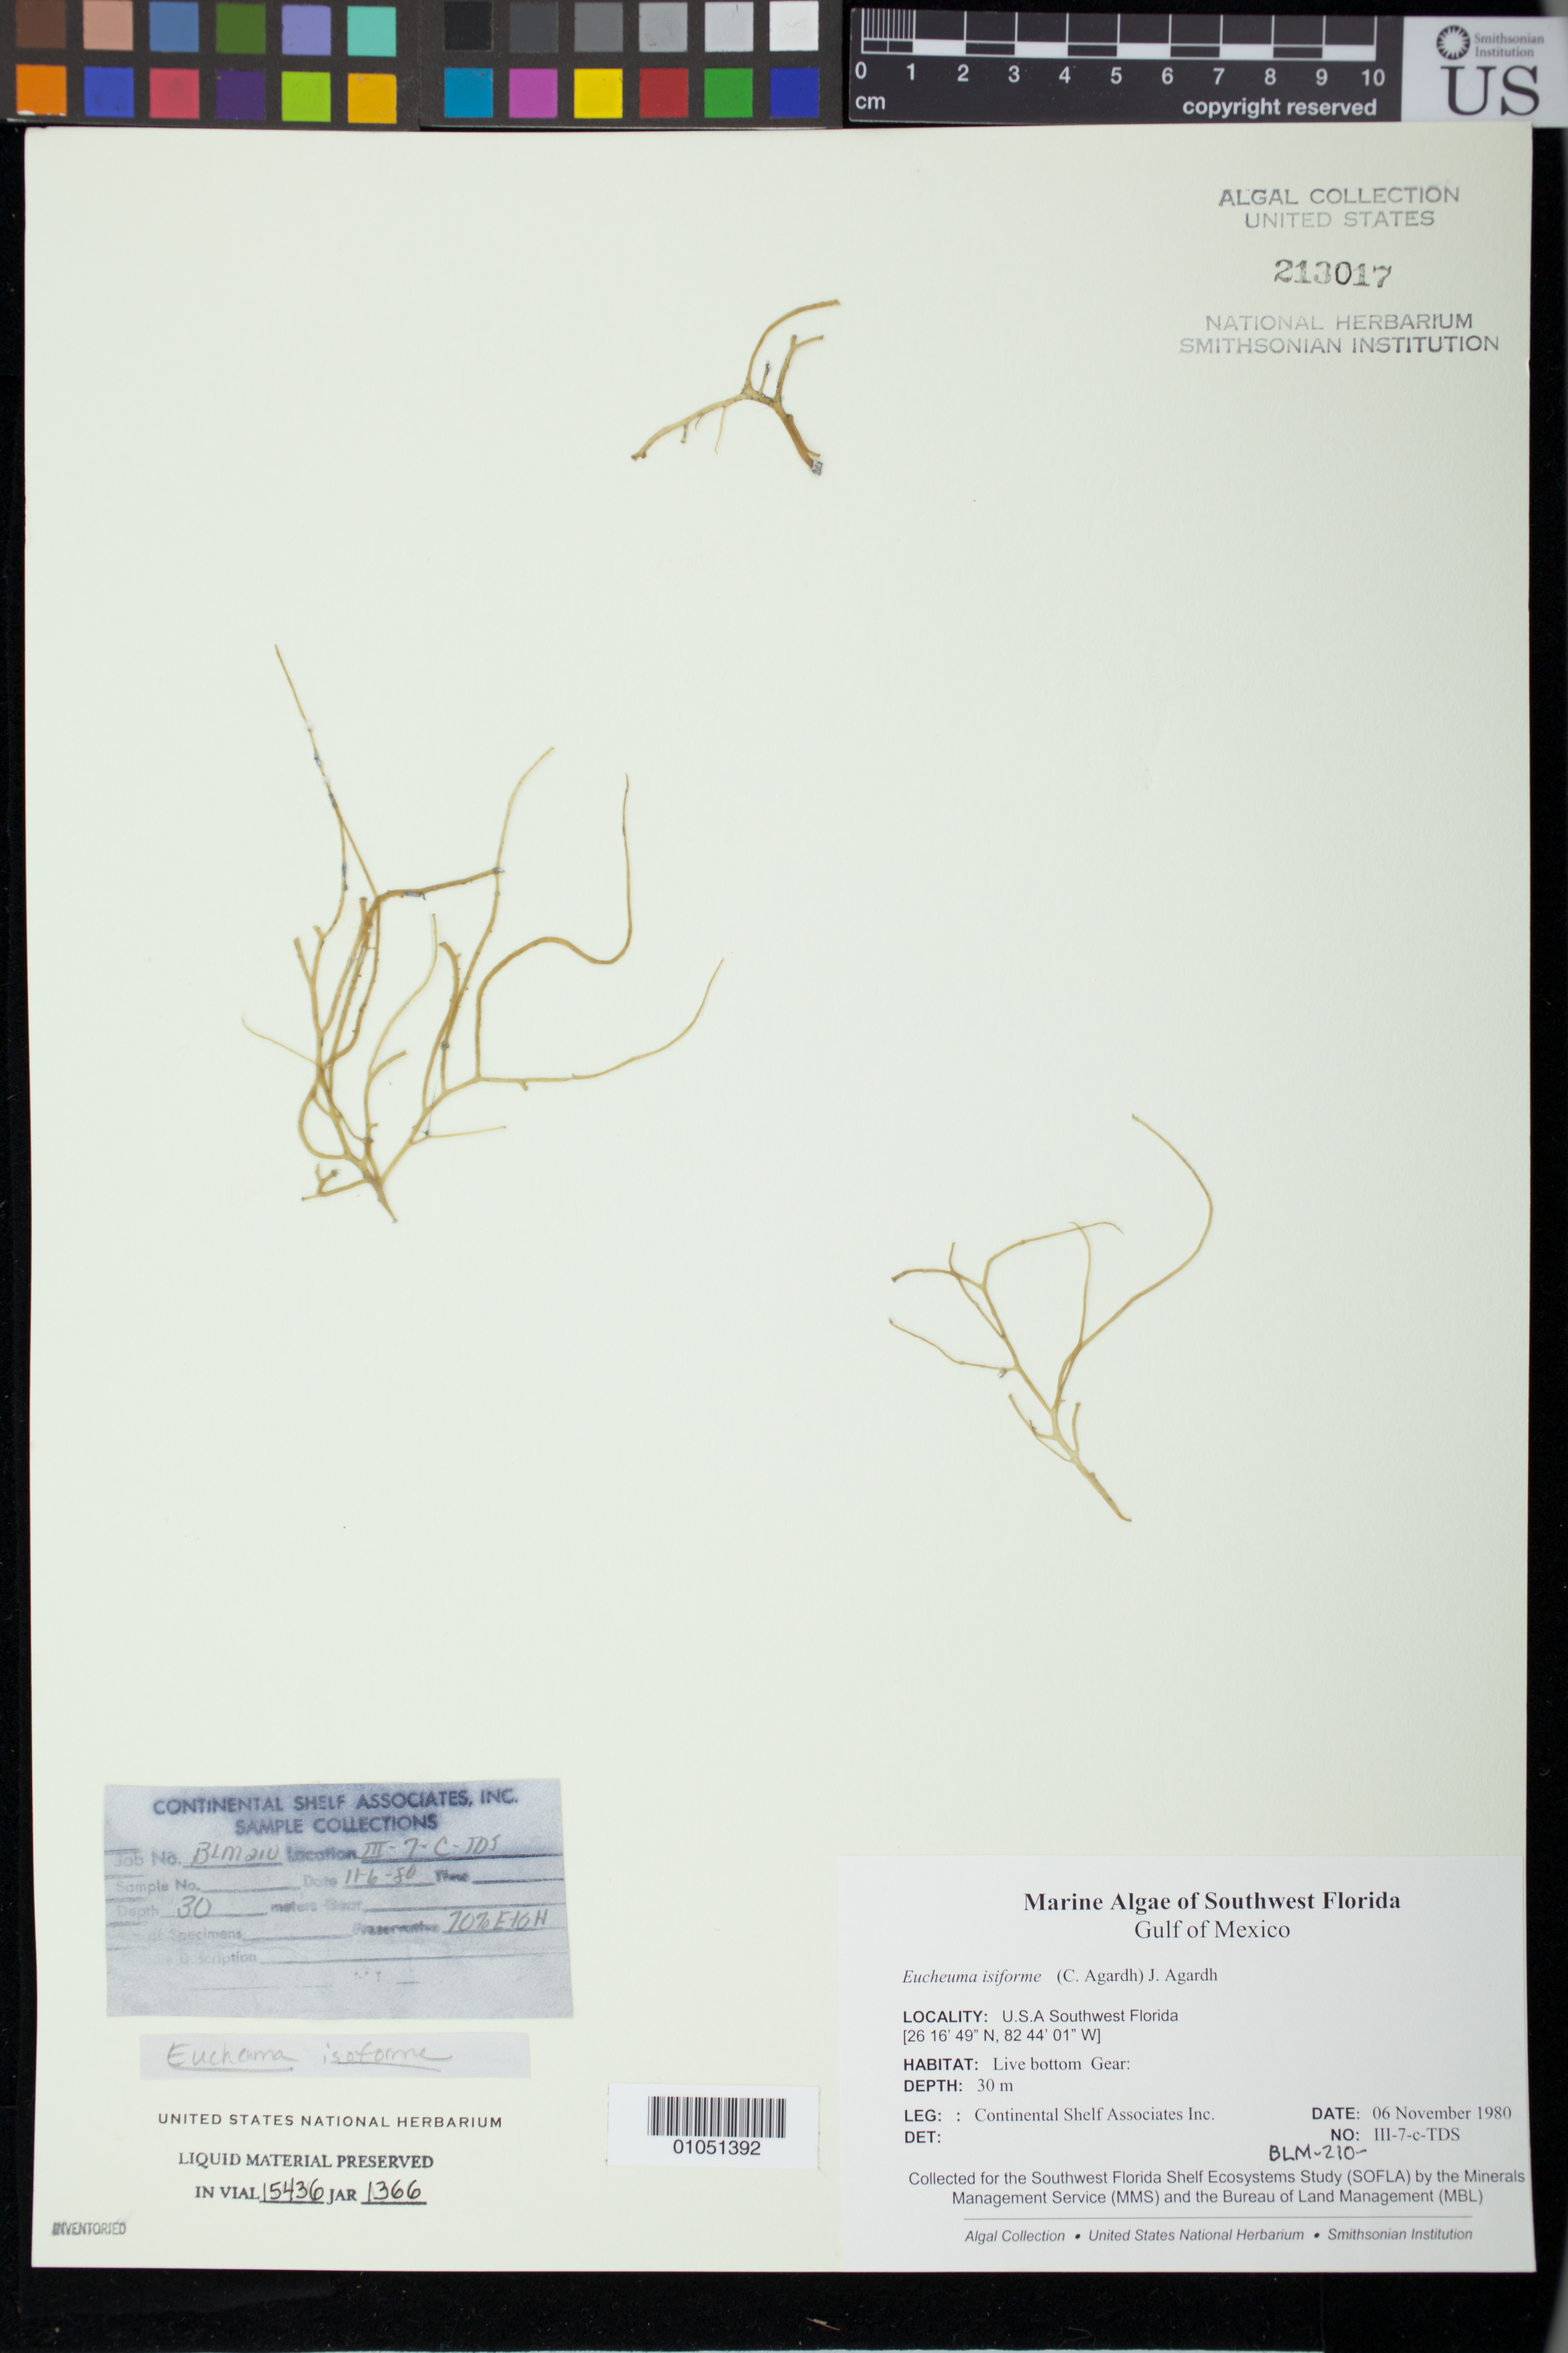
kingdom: Plantae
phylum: Rhodophyta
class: Florideophyceae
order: Gigartinales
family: Solieriaceae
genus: Eucheumatopsis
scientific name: Eucheumatopsis isiformis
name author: (C. Agardh) M.L. Núñez-Resendiz et al.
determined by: Algae name updating Project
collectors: Continental Shelf Associates for the MMS/BLM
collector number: BLM-210-III-7-C-TDS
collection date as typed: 06 Nov 1980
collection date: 1980-11-06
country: United States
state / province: Florida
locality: Gulf of Mexico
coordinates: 26 16'49"N, 82 44'01"W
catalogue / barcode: US 213017